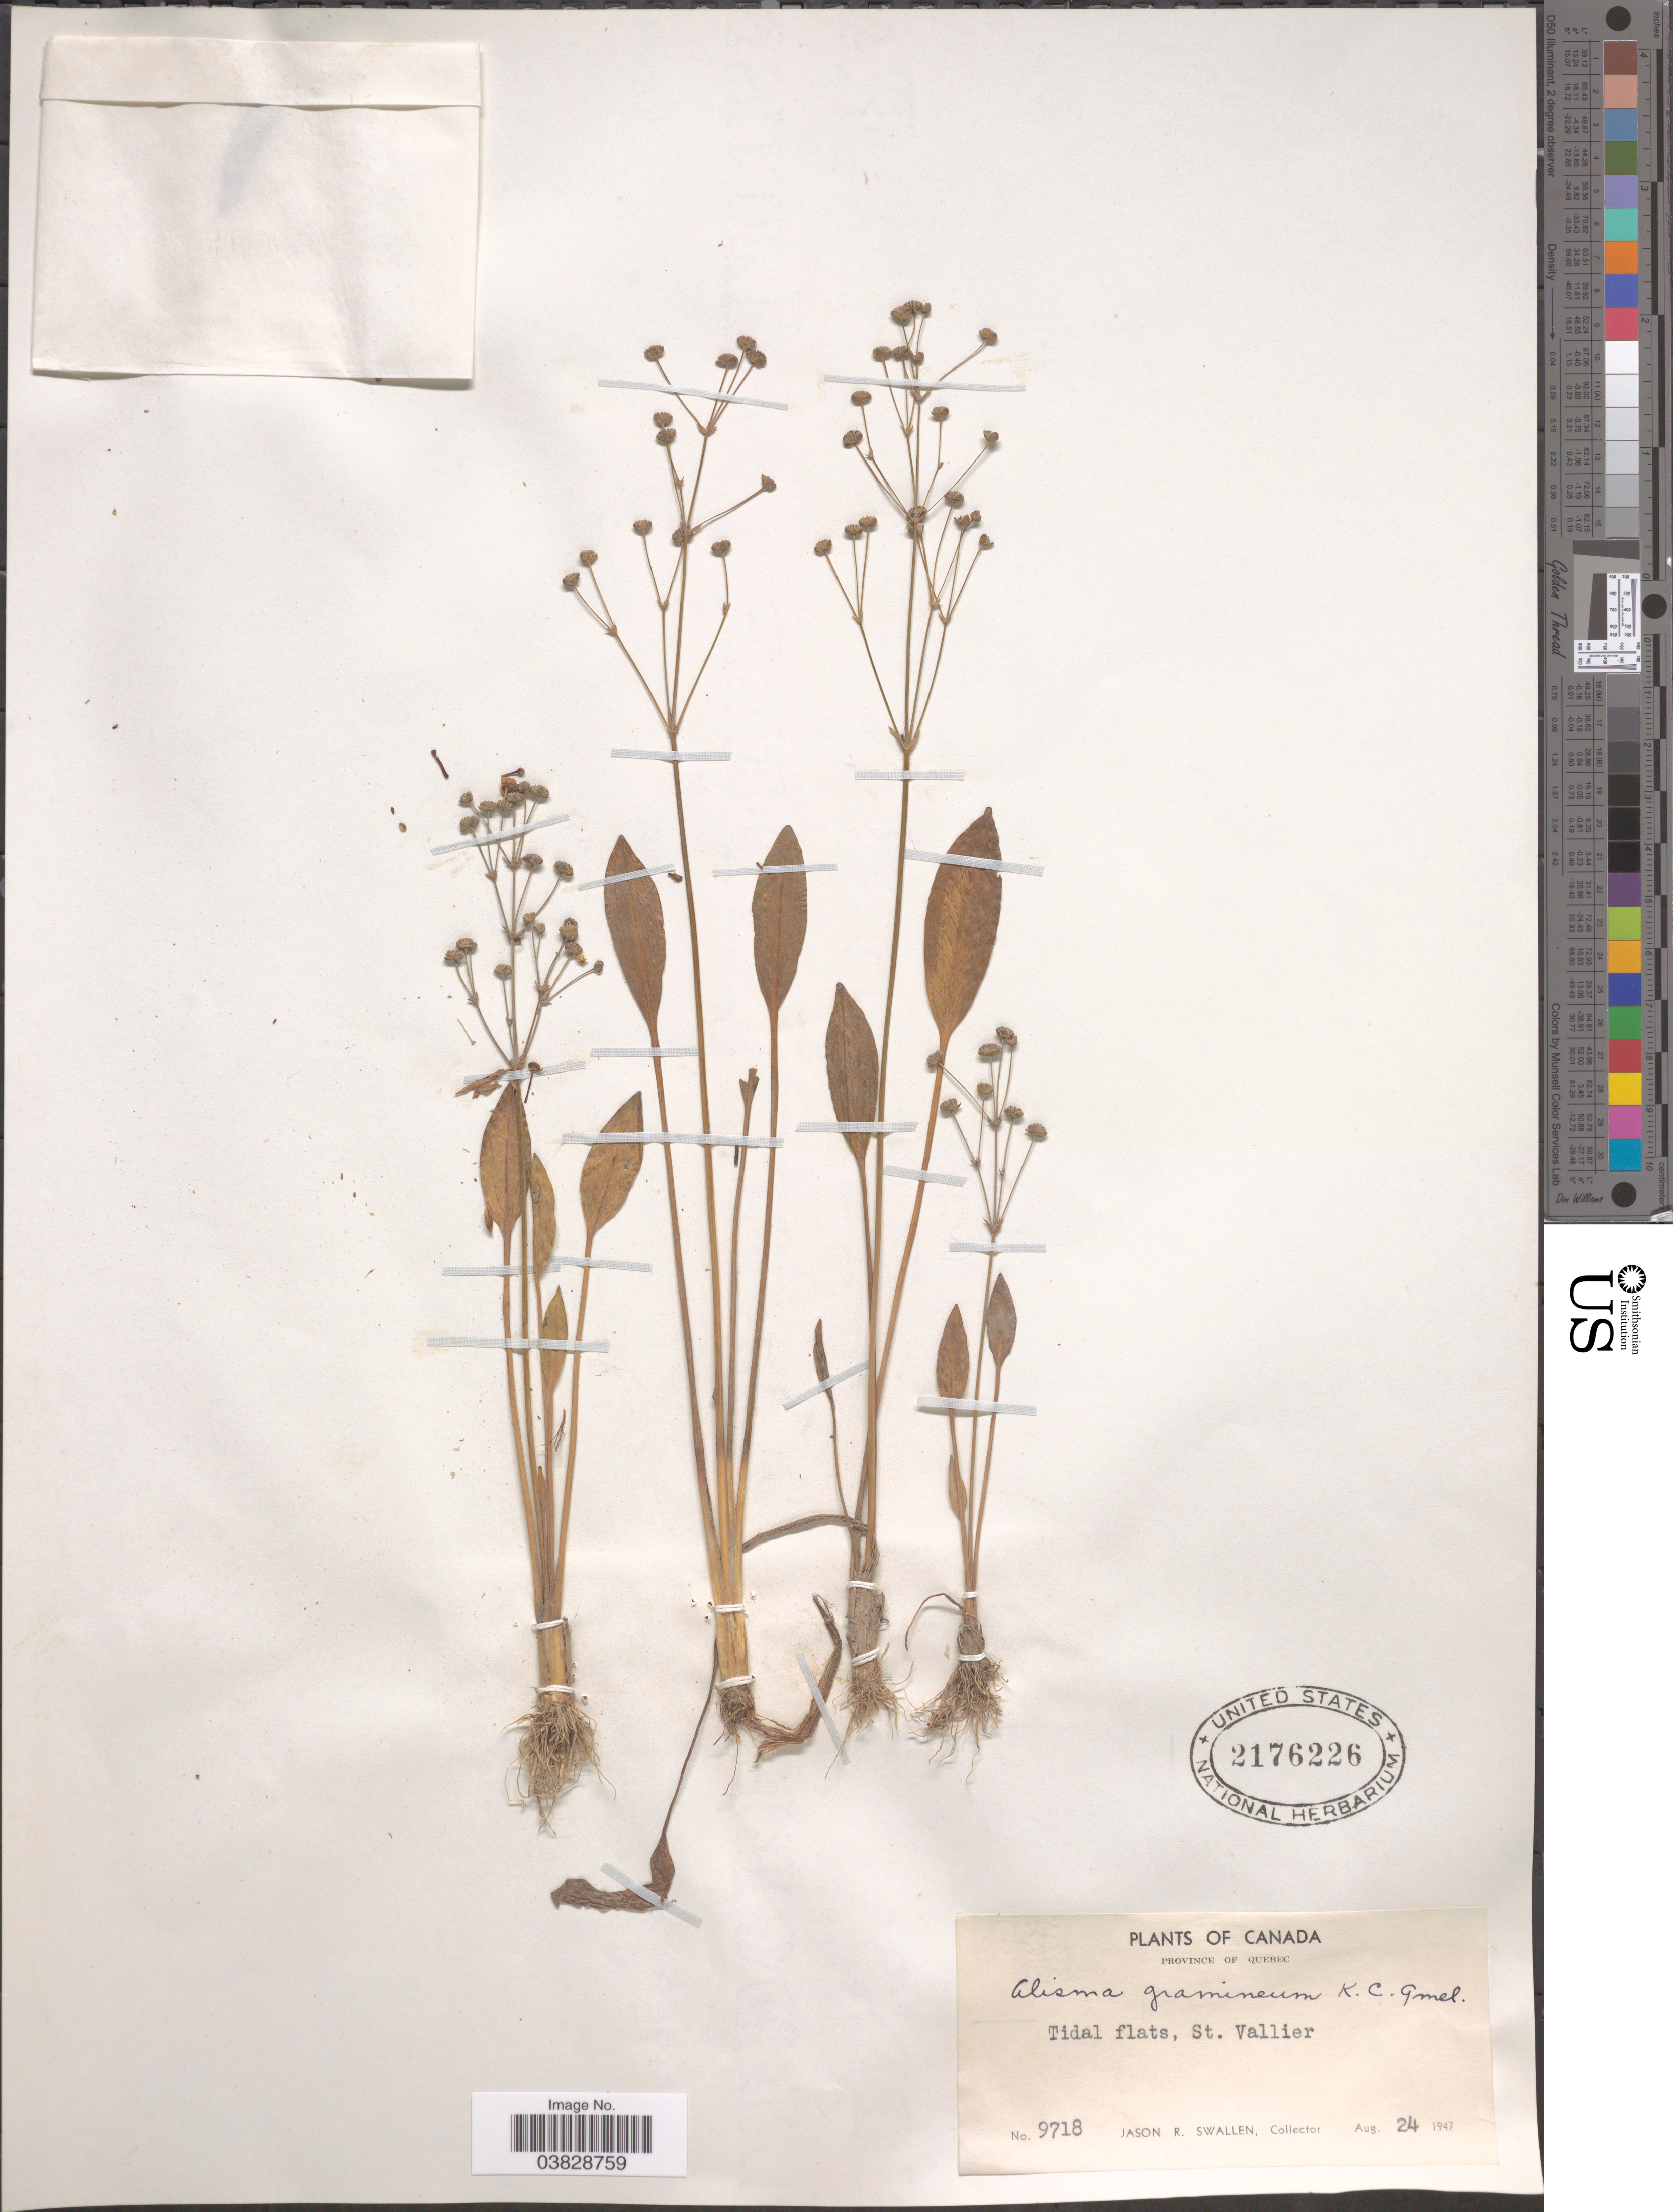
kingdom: Plantae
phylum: Tracheophyta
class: Liliopsida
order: Alismatales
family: Alismataceae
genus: Alisma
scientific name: Alisma gramineum var. graminifolia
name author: (Wahlenb.) A.J.Hendricks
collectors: J. R. Swallen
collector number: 9718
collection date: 1947-08-24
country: Canada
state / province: Quebec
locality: Tidal flats, St. Vallier.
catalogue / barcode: US 2176226